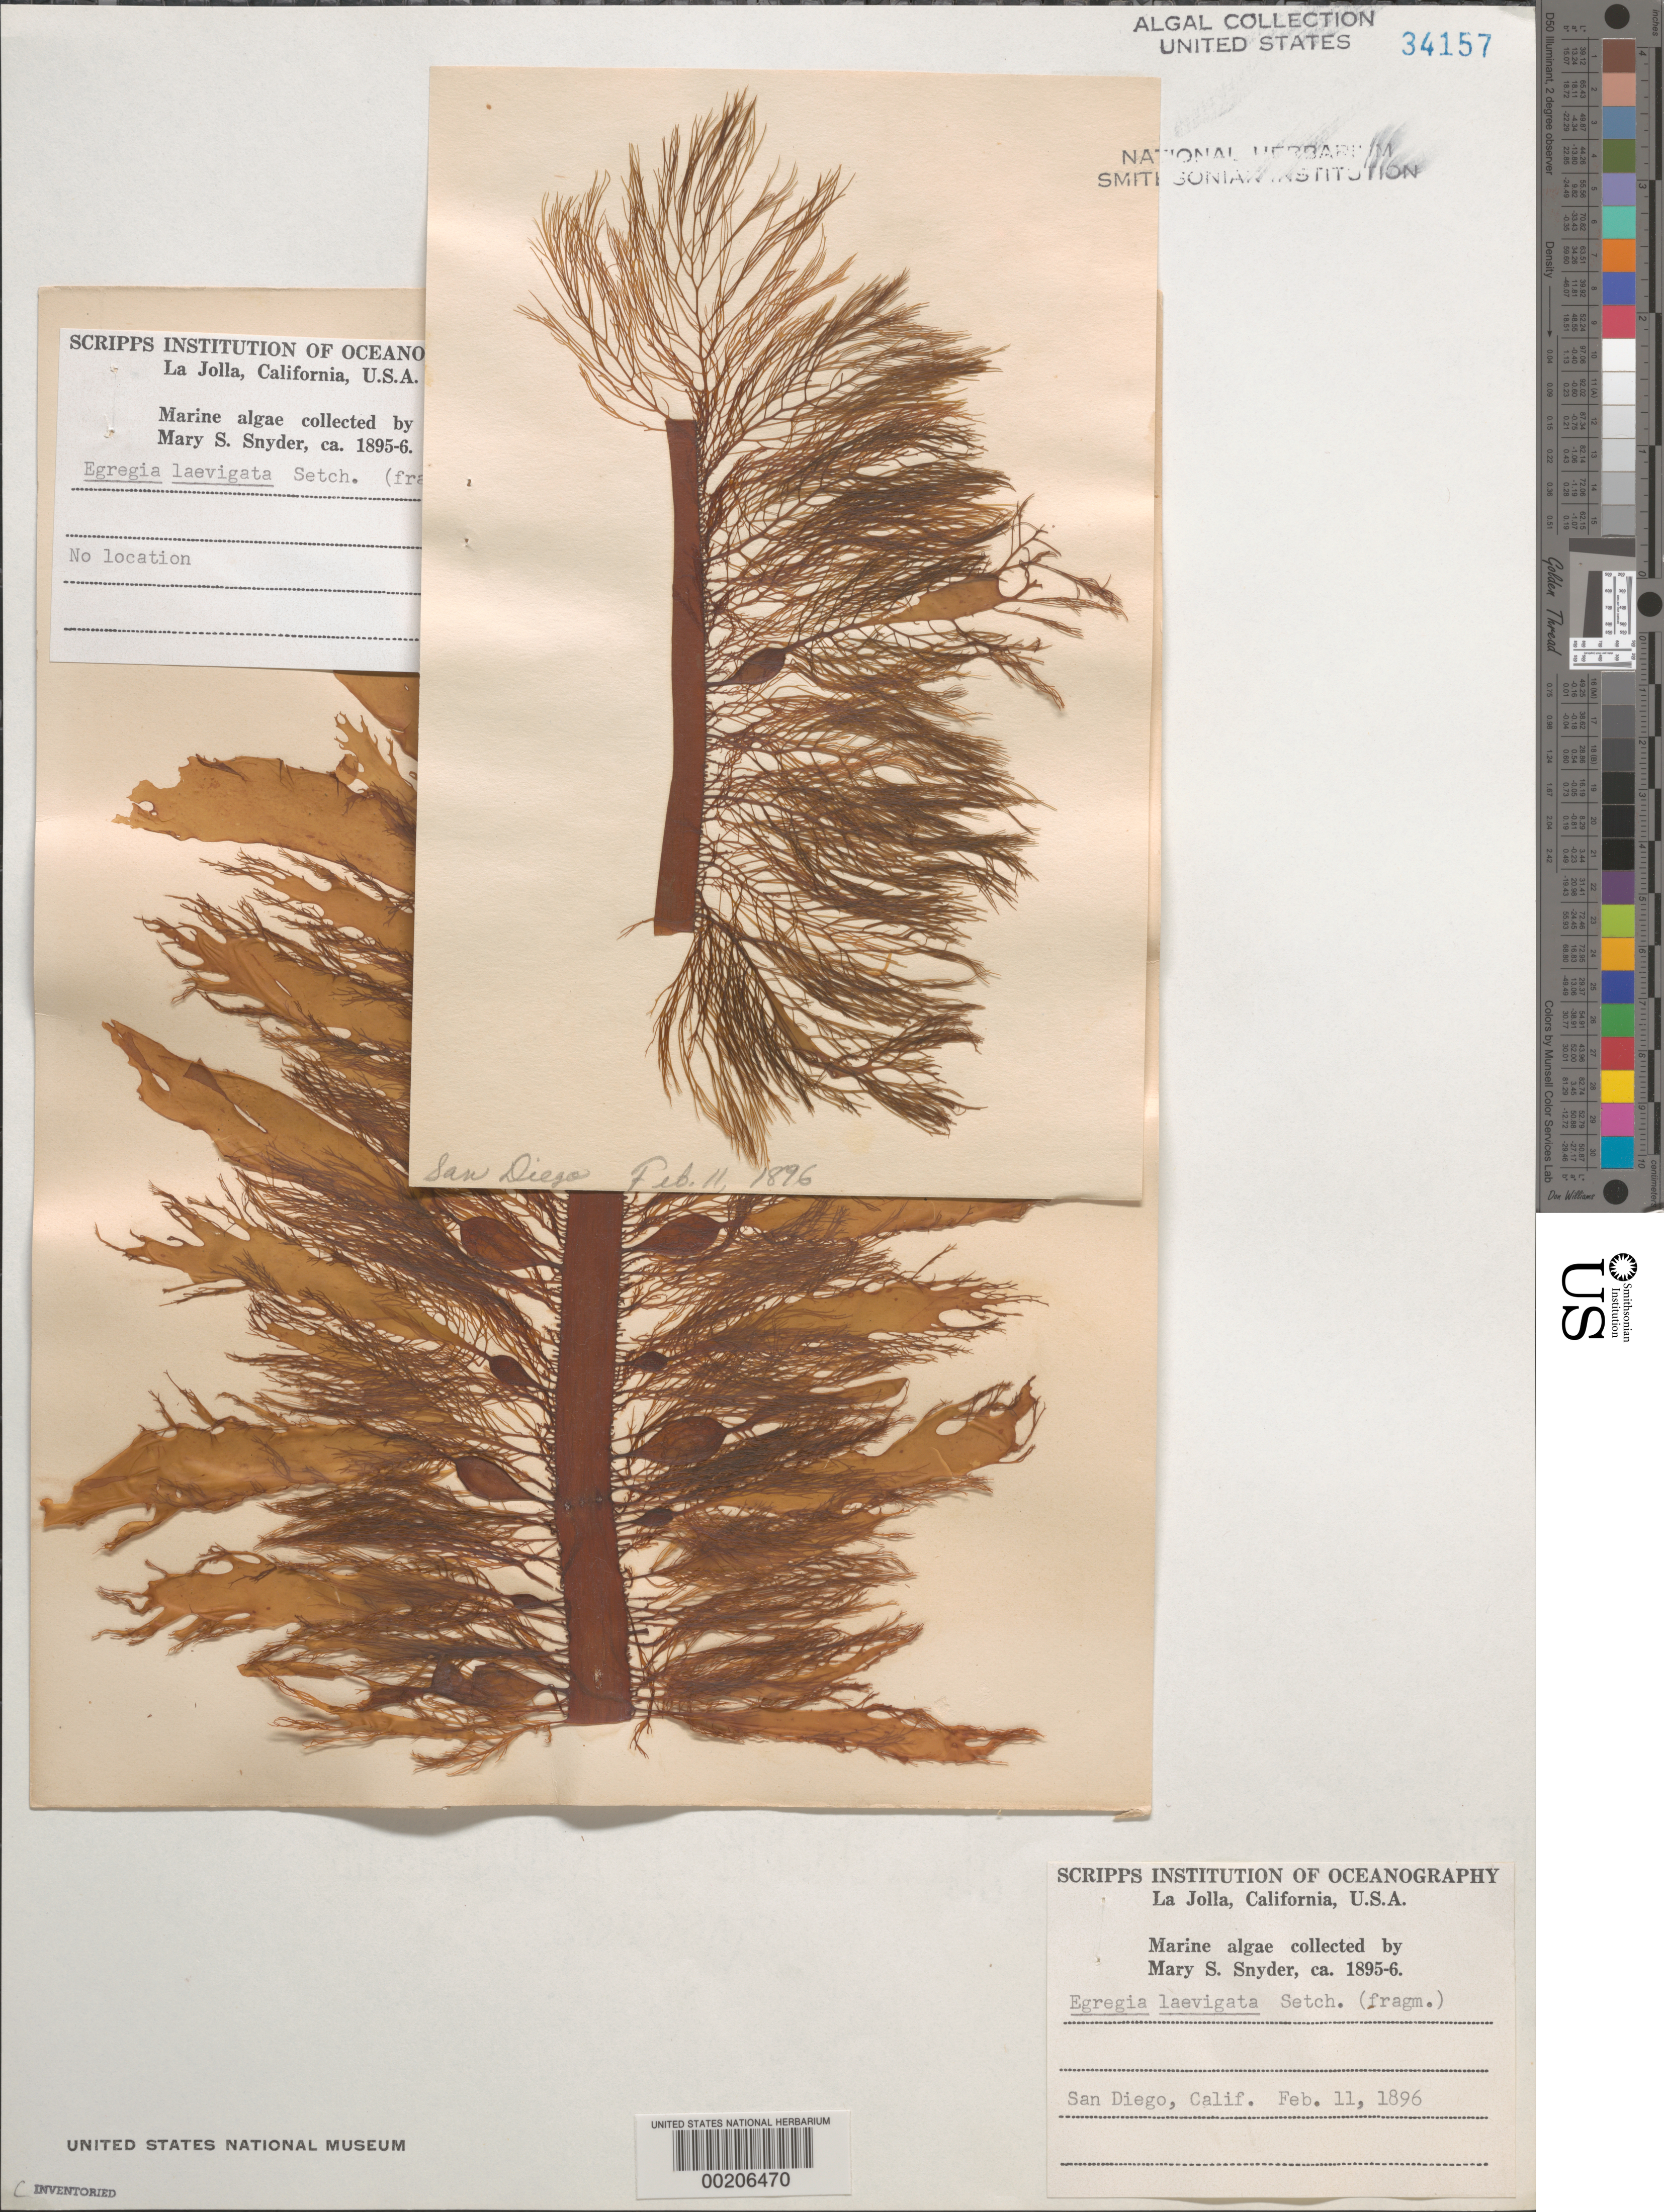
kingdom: Chromista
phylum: Ochrophyta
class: Phaeophyceae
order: Laminariales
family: Lessoniaceae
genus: Egregia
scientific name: Egregia menziesii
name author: (Turner) Aresch.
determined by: Algae name updating Project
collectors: M. Snyder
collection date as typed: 11 Feb 1896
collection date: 1896-02-11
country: United States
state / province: California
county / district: San Diego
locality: San Diego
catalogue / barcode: US 34157